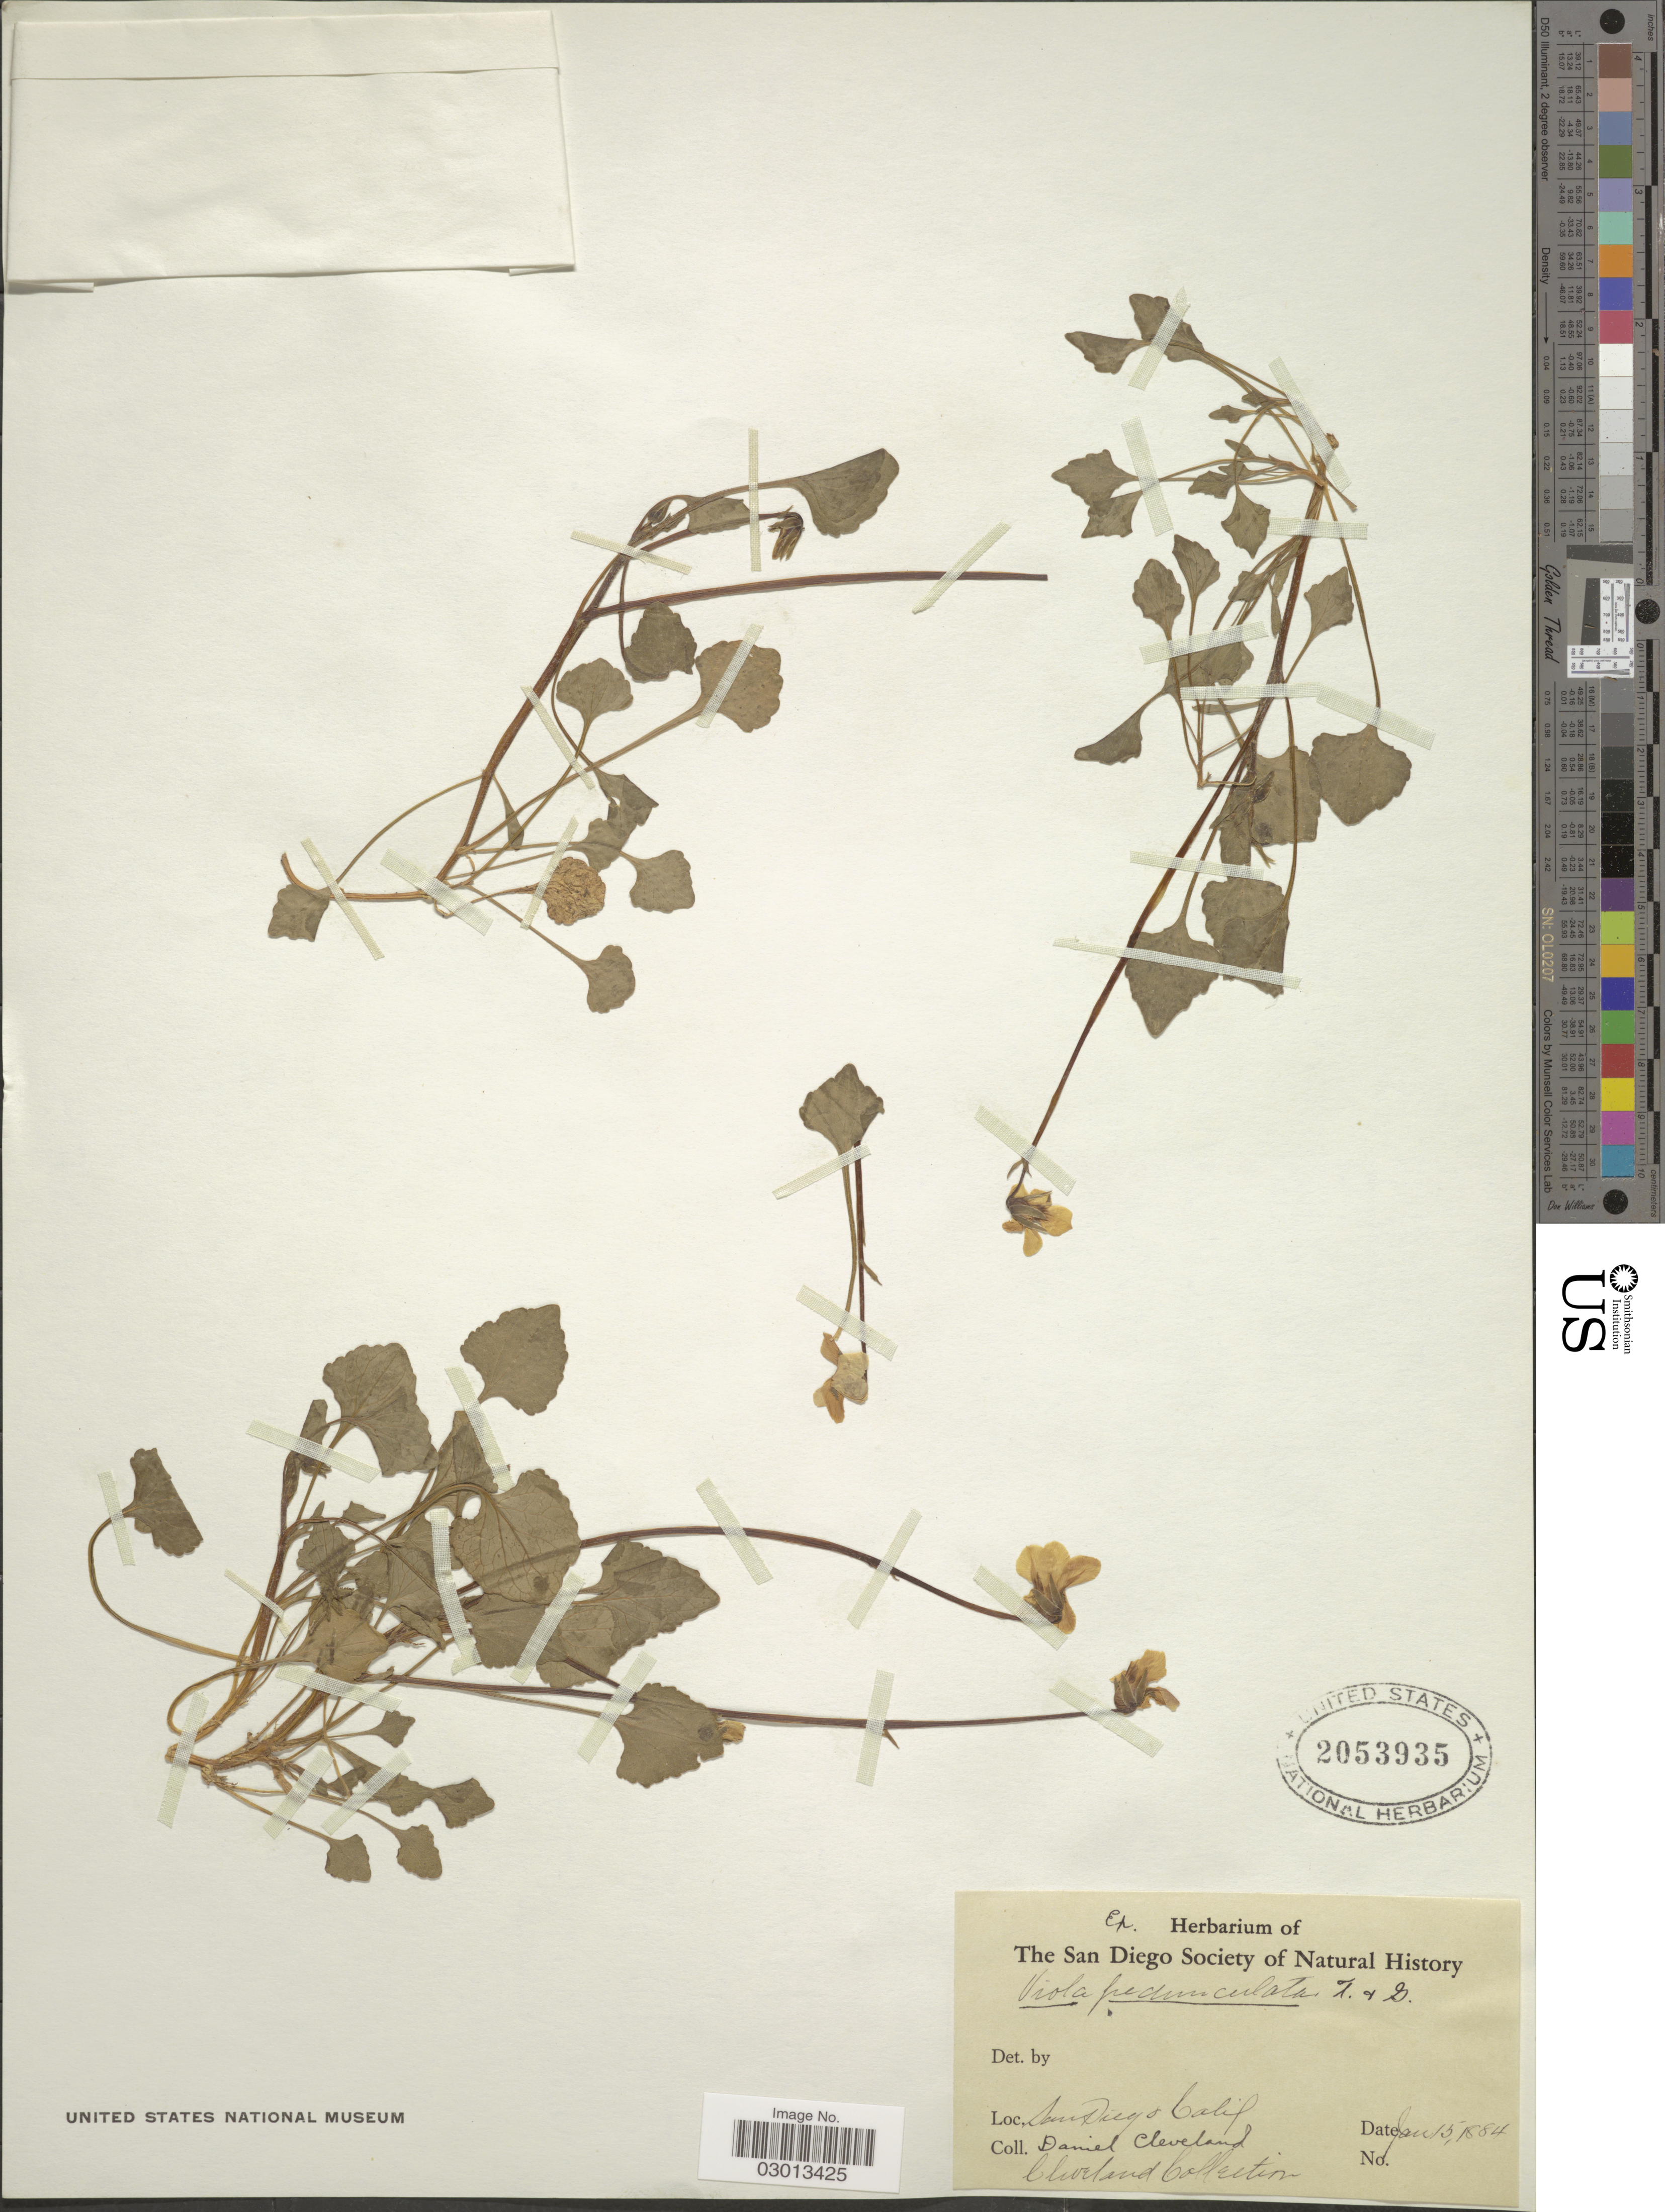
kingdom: Plantae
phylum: Tracheophyta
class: Magnoliopsida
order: Malpighiales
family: Violaceae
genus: Viola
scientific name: Viola pedunculata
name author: Torr. & A. Gray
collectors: D. Cleveland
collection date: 1884-01-15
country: United States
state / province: California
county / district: San Diego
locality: San Diego.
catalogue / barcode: US 2053935